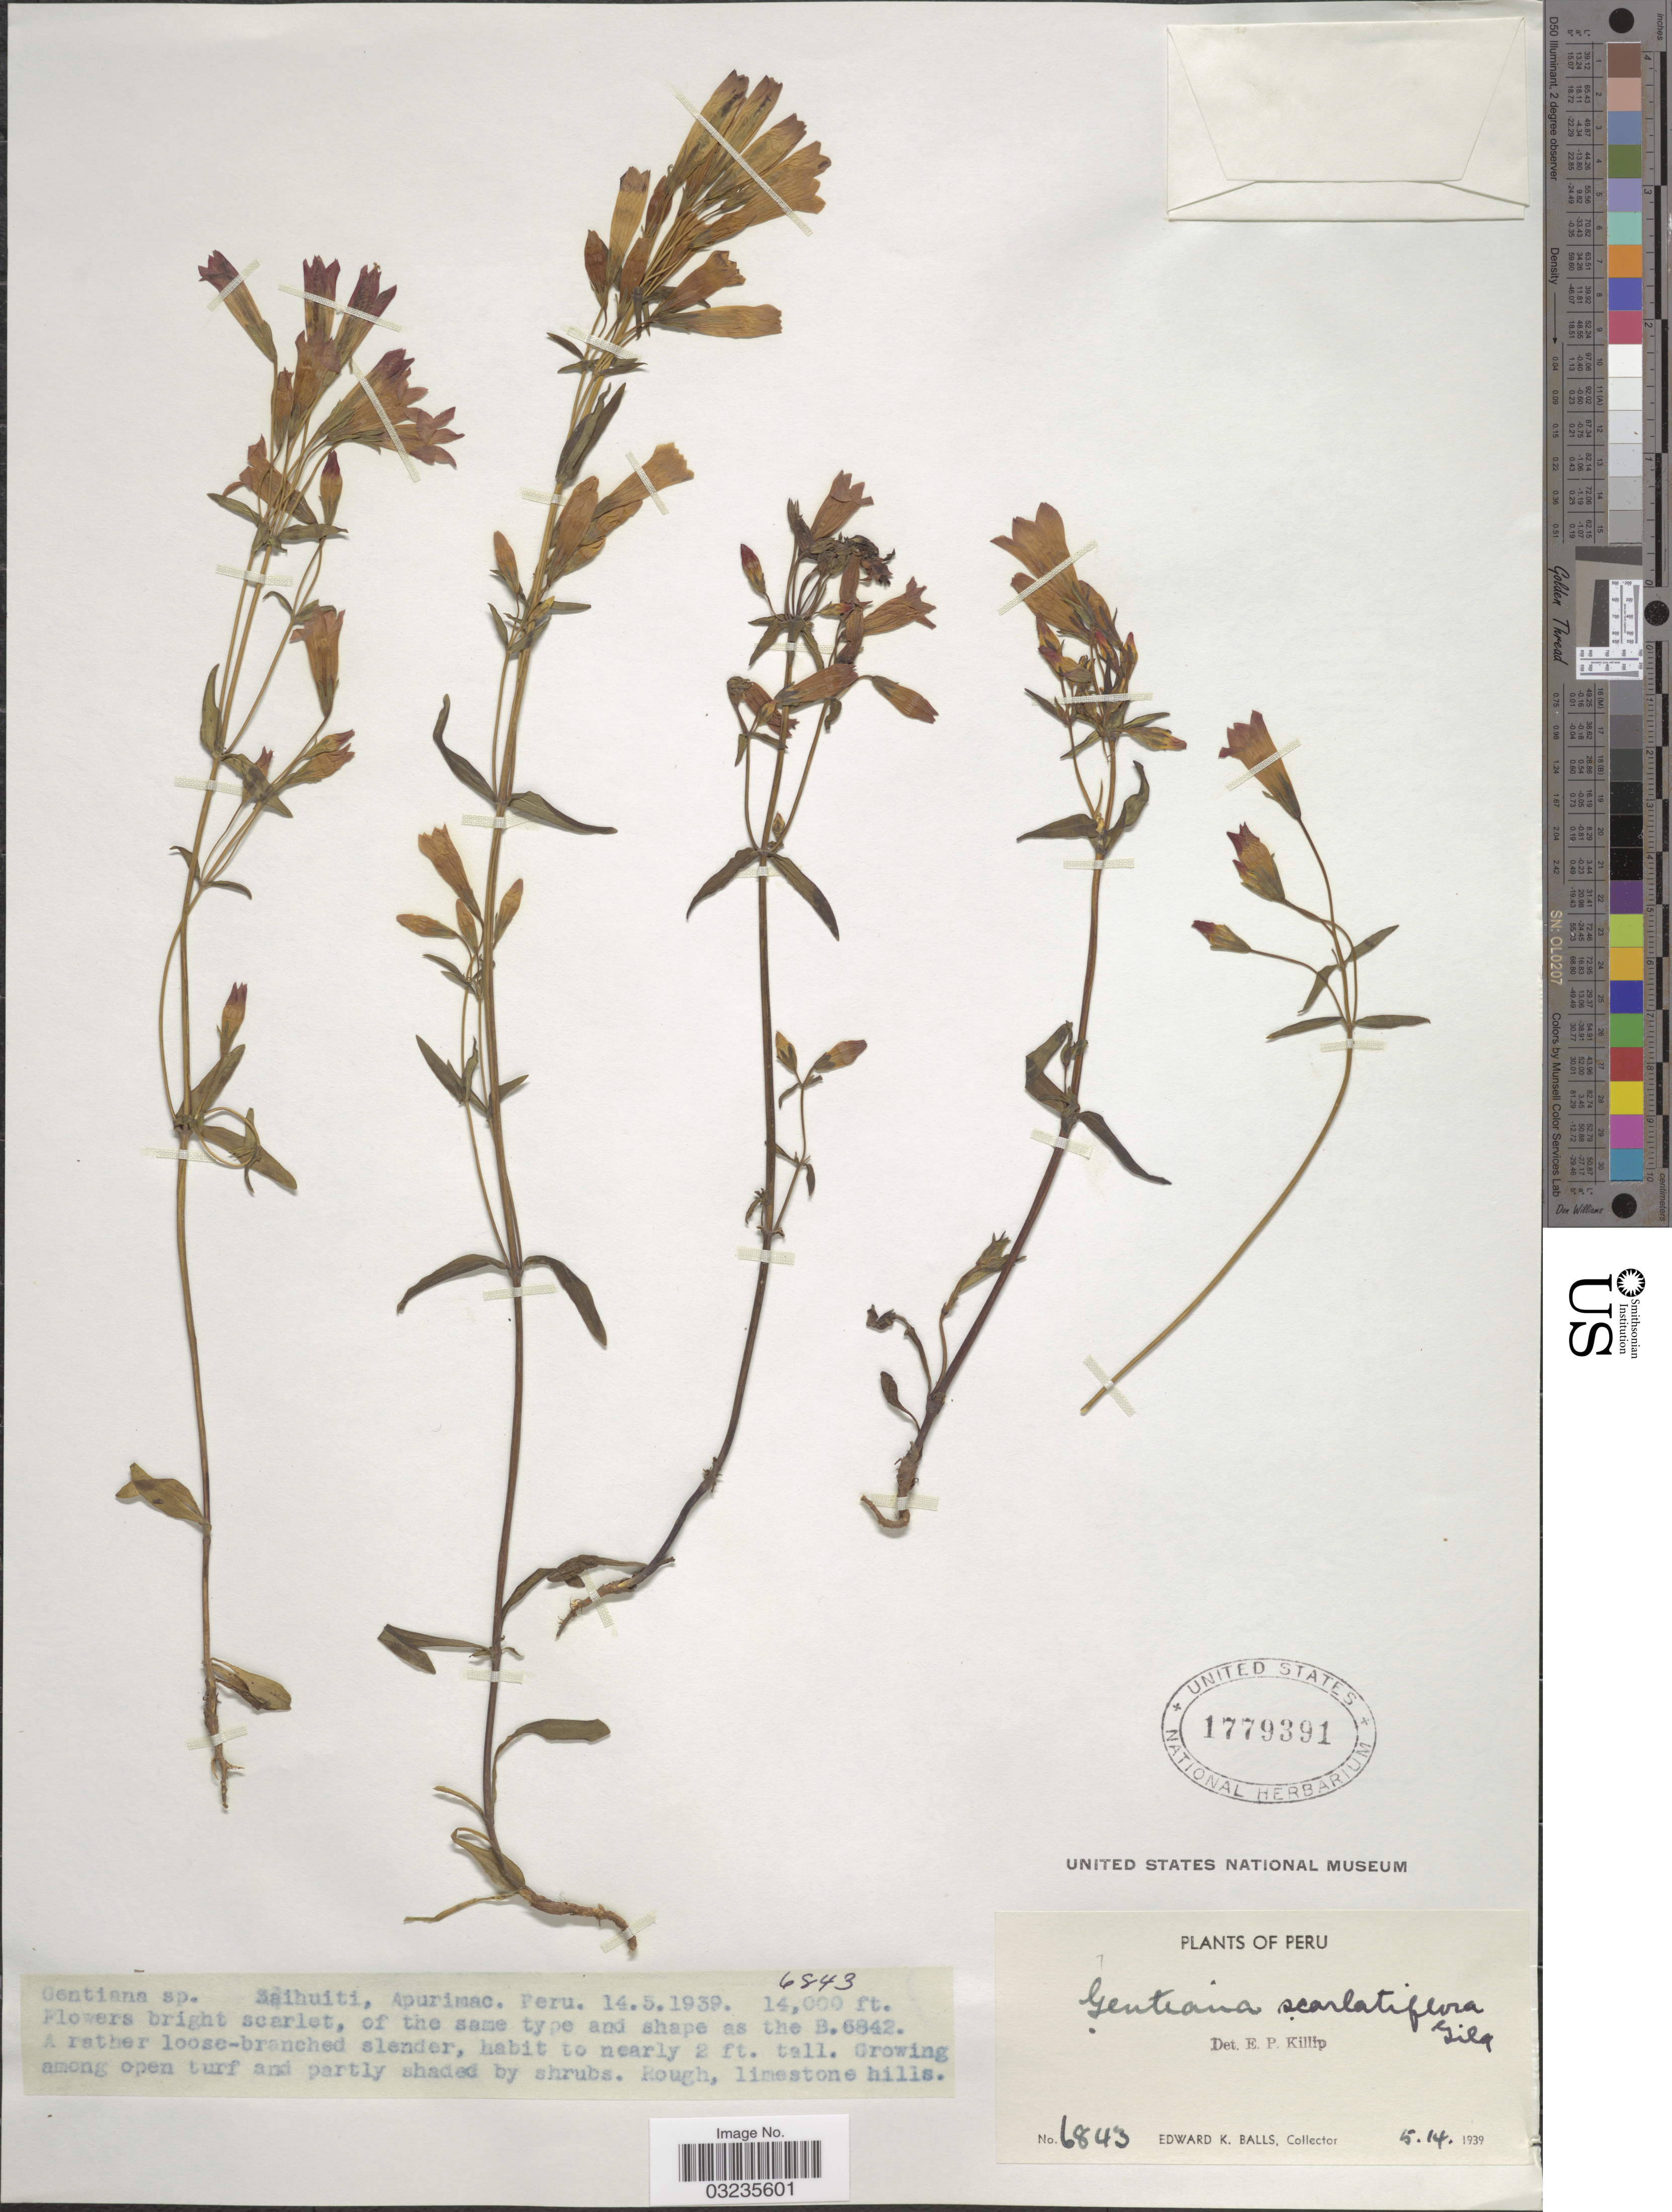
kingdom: Plantae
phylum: Tracheophyta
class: Magnoliopsida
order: Gentianales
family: Gentianaceae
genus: Gentiana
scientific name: Gentiana scarlatiflora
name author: Gilg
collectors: E. K. Balls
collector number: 6843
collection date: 1939-05-14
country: Peru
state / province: Apurímac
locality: Saihuiti.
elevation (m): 4267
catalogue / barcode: US 1779391